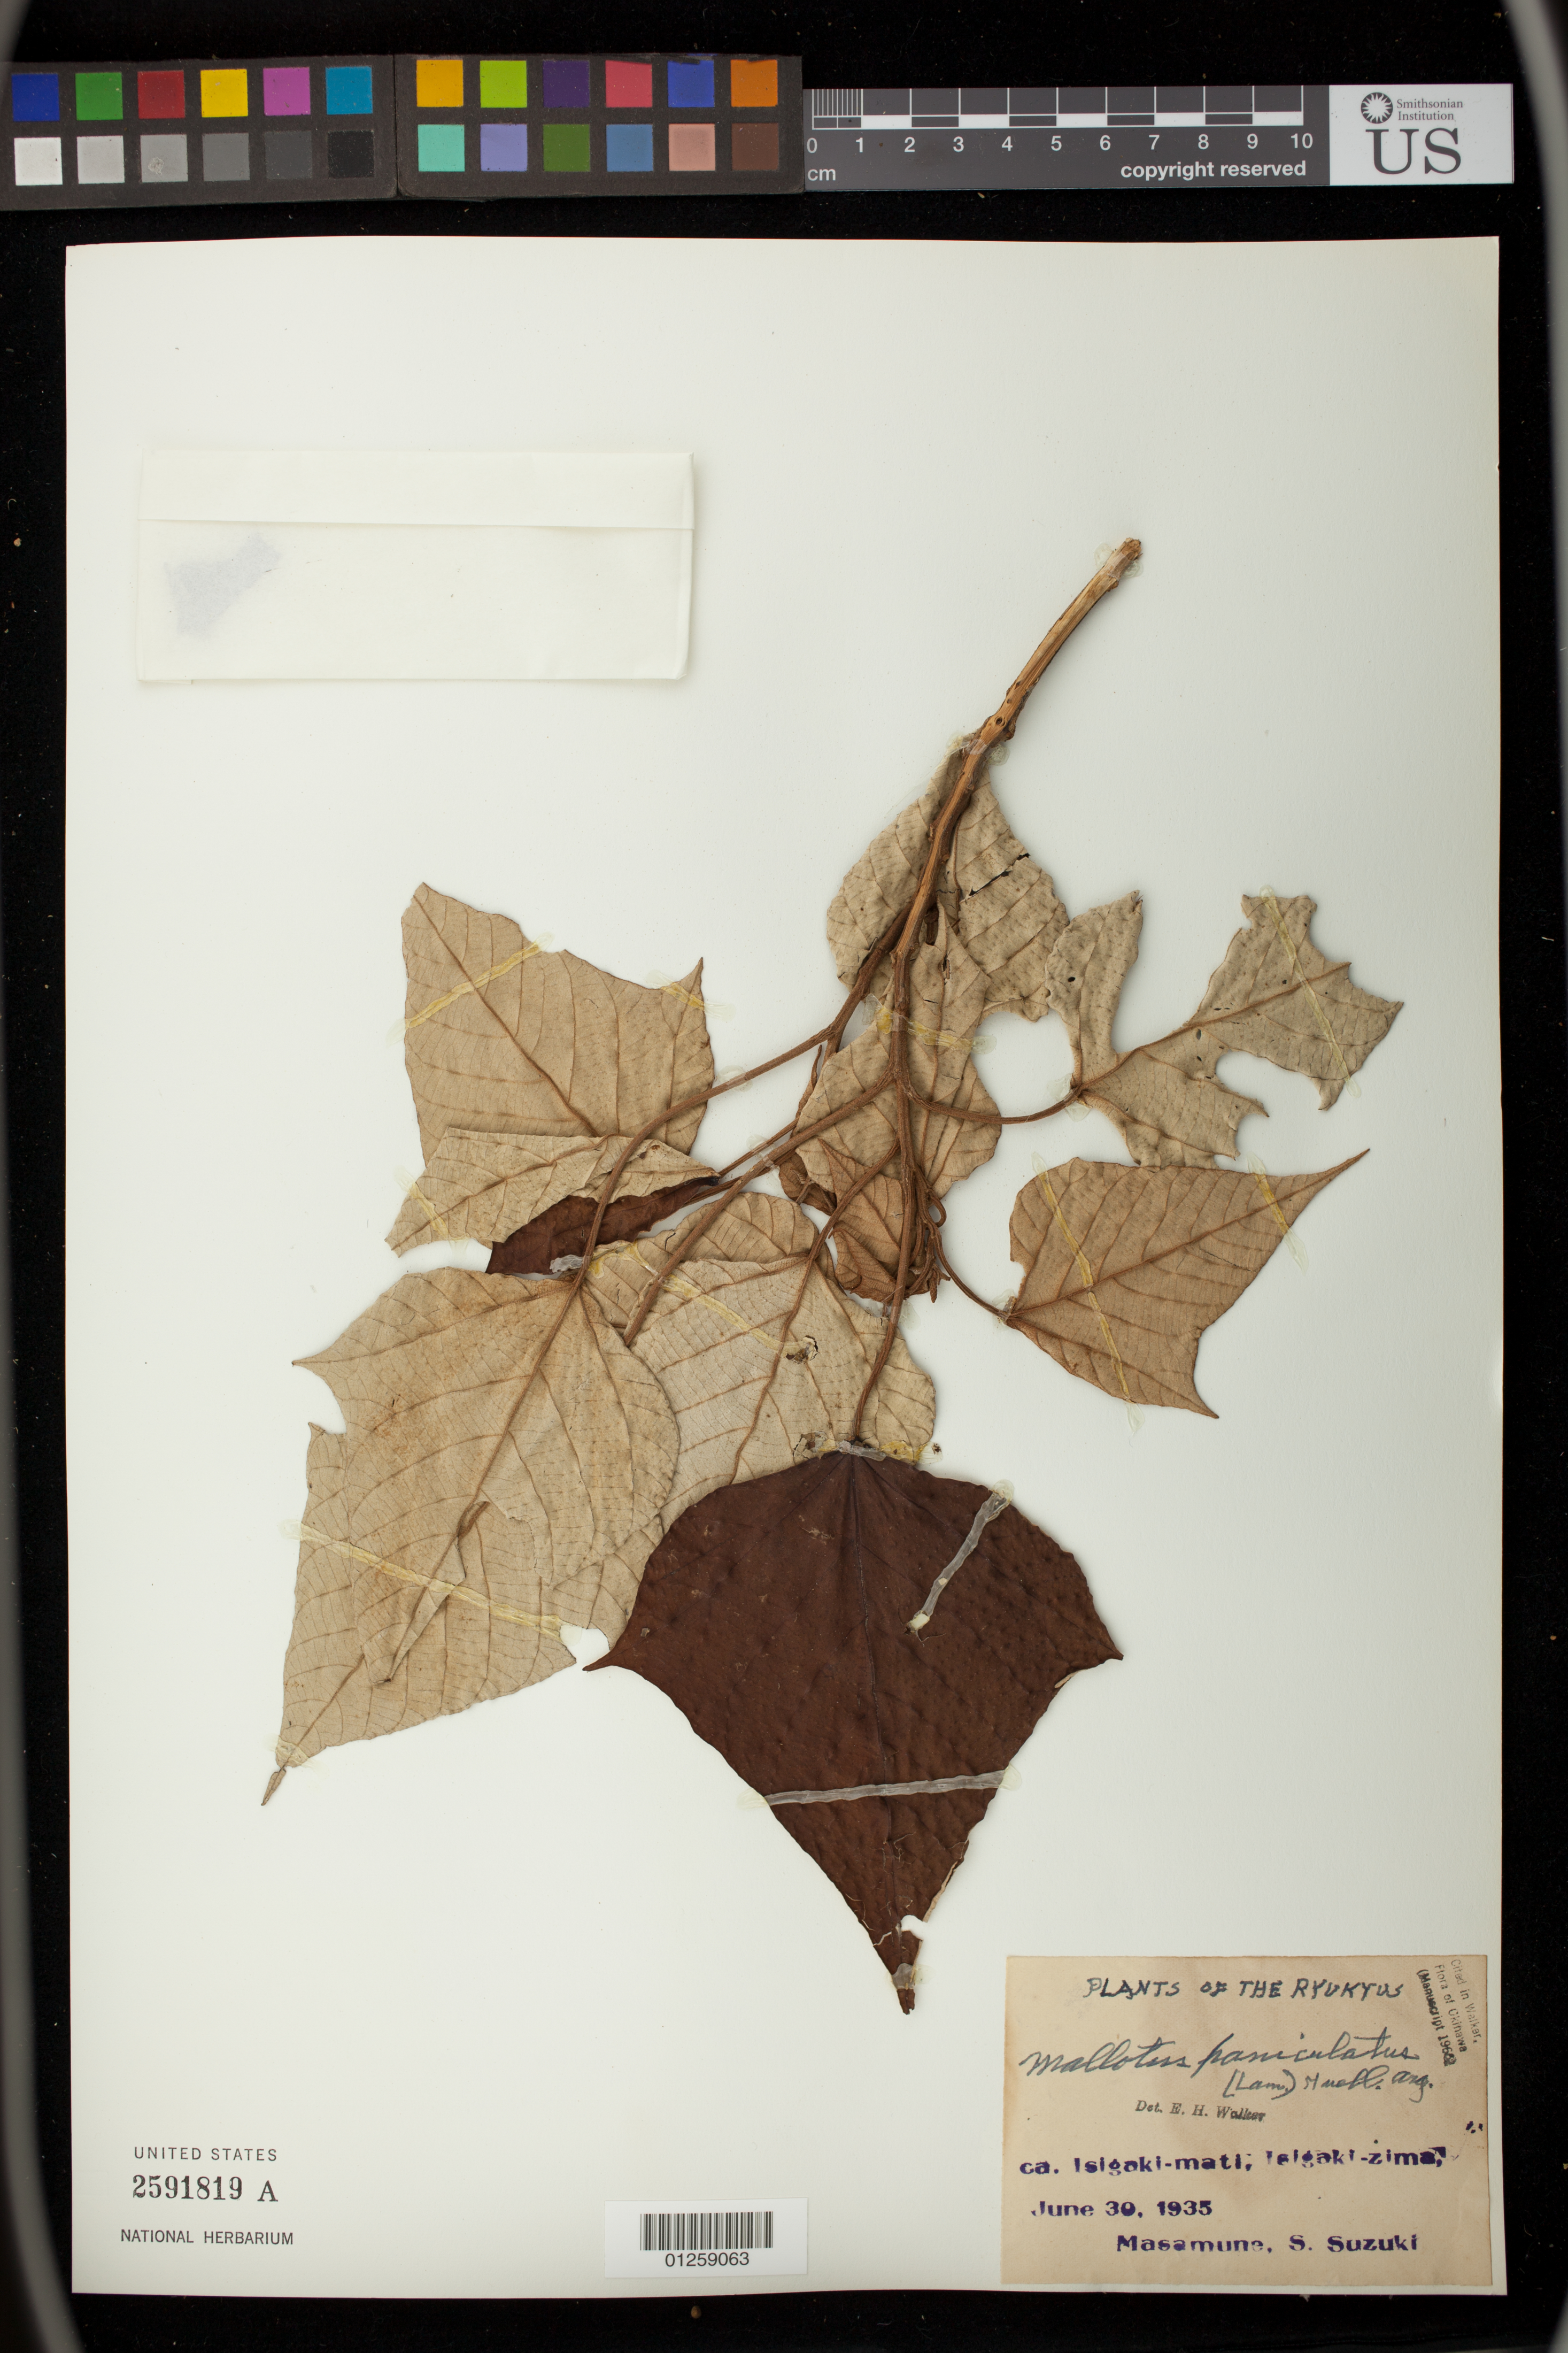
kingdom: Plantae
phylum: Tracheophyta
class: Magnoliopsida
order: Malpighiales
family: Euphorbiaceae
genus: Mallotus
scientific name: Mallotus paniculatus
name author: (Lam.) Müll. Arg.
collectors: S. Masamune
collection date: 1935-06-30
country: Japan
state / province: Okinawa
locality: Isigagi-mati, Isigaki-zima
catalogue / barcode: US 2591819